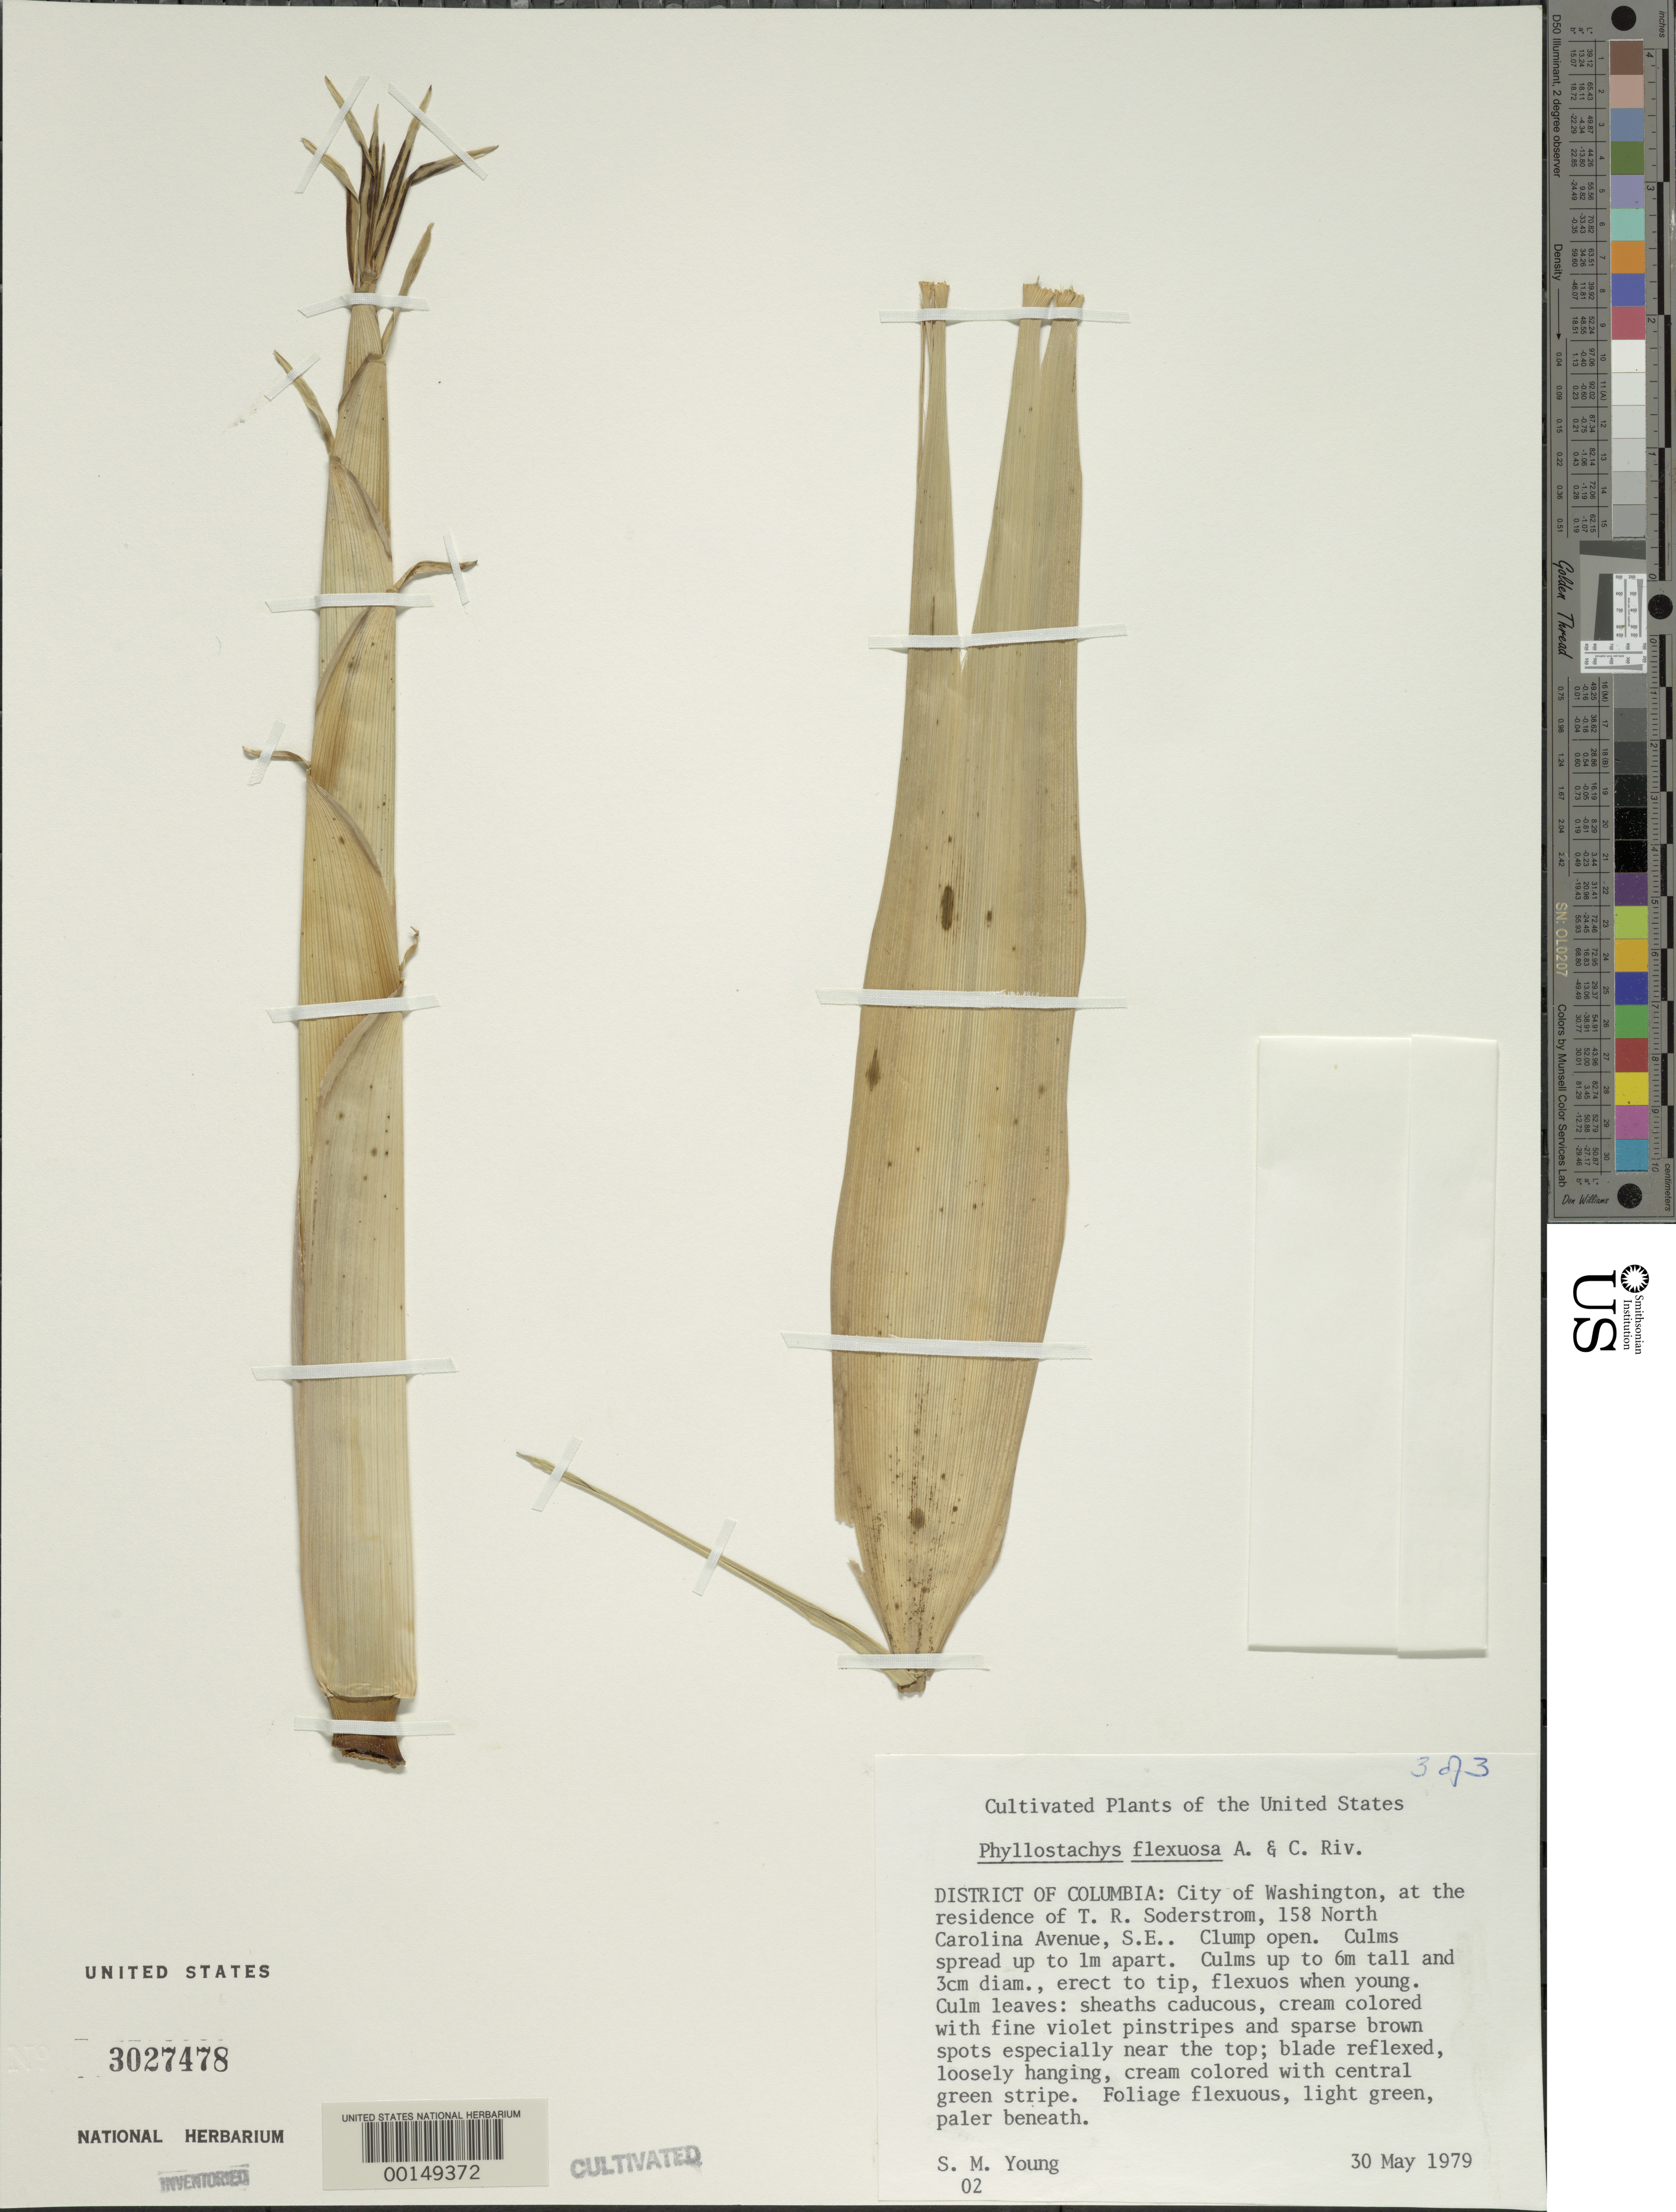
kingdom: Plantae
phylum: Tracheophyta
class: Liliopsida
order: Poales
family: Poaceae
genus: Phyllostachys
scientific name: Phyllostachys flexuosa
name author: Rivière & C. Rivière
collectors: S. Young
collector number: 02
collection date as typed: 30 May 1979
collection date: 1979-05-30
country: United States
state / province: District of Columbia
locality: Washington, d.c. north carolina ave.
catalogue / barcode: US 3027478